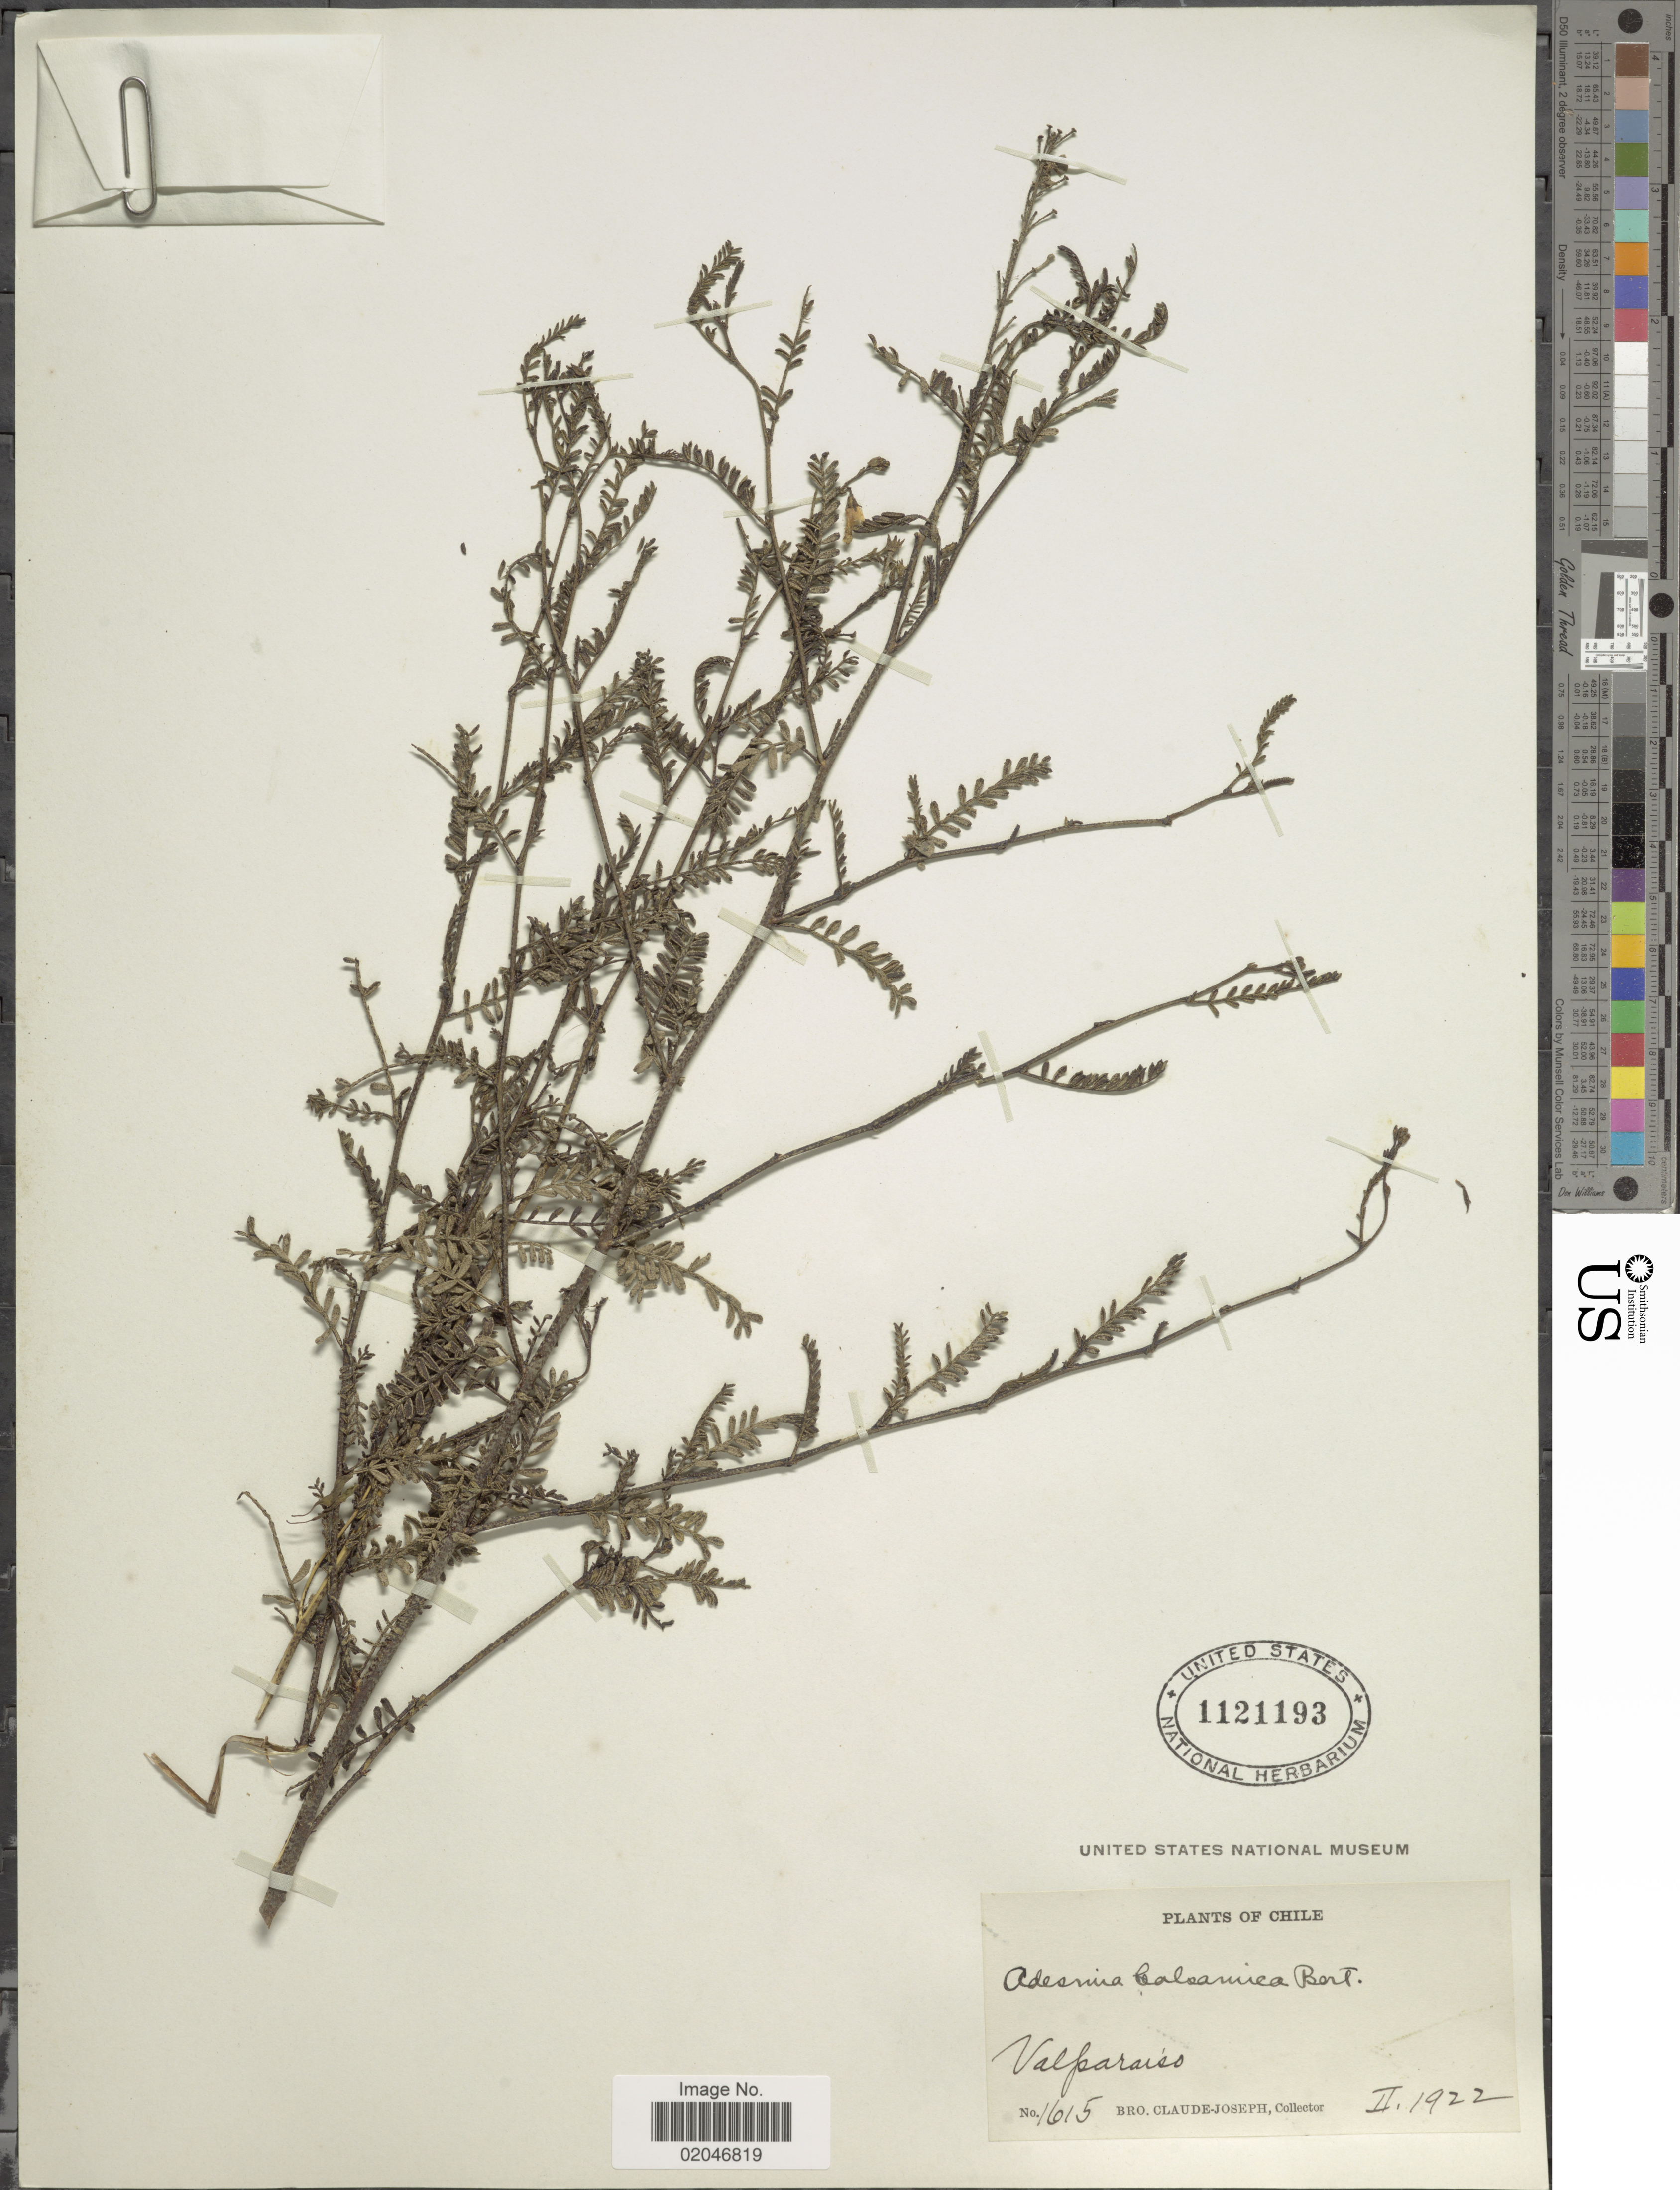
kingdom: Plantae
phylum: Tracheophyta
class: Magnoliopsida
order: Fabales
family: Fabaceae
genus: Adesmia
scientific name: Adesmia balsamica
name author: Colla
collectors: Bro. Claude-Joseph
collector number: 1615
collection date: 1922-02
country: Chile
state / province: Valparaíso (V)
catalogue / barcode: US 1121193